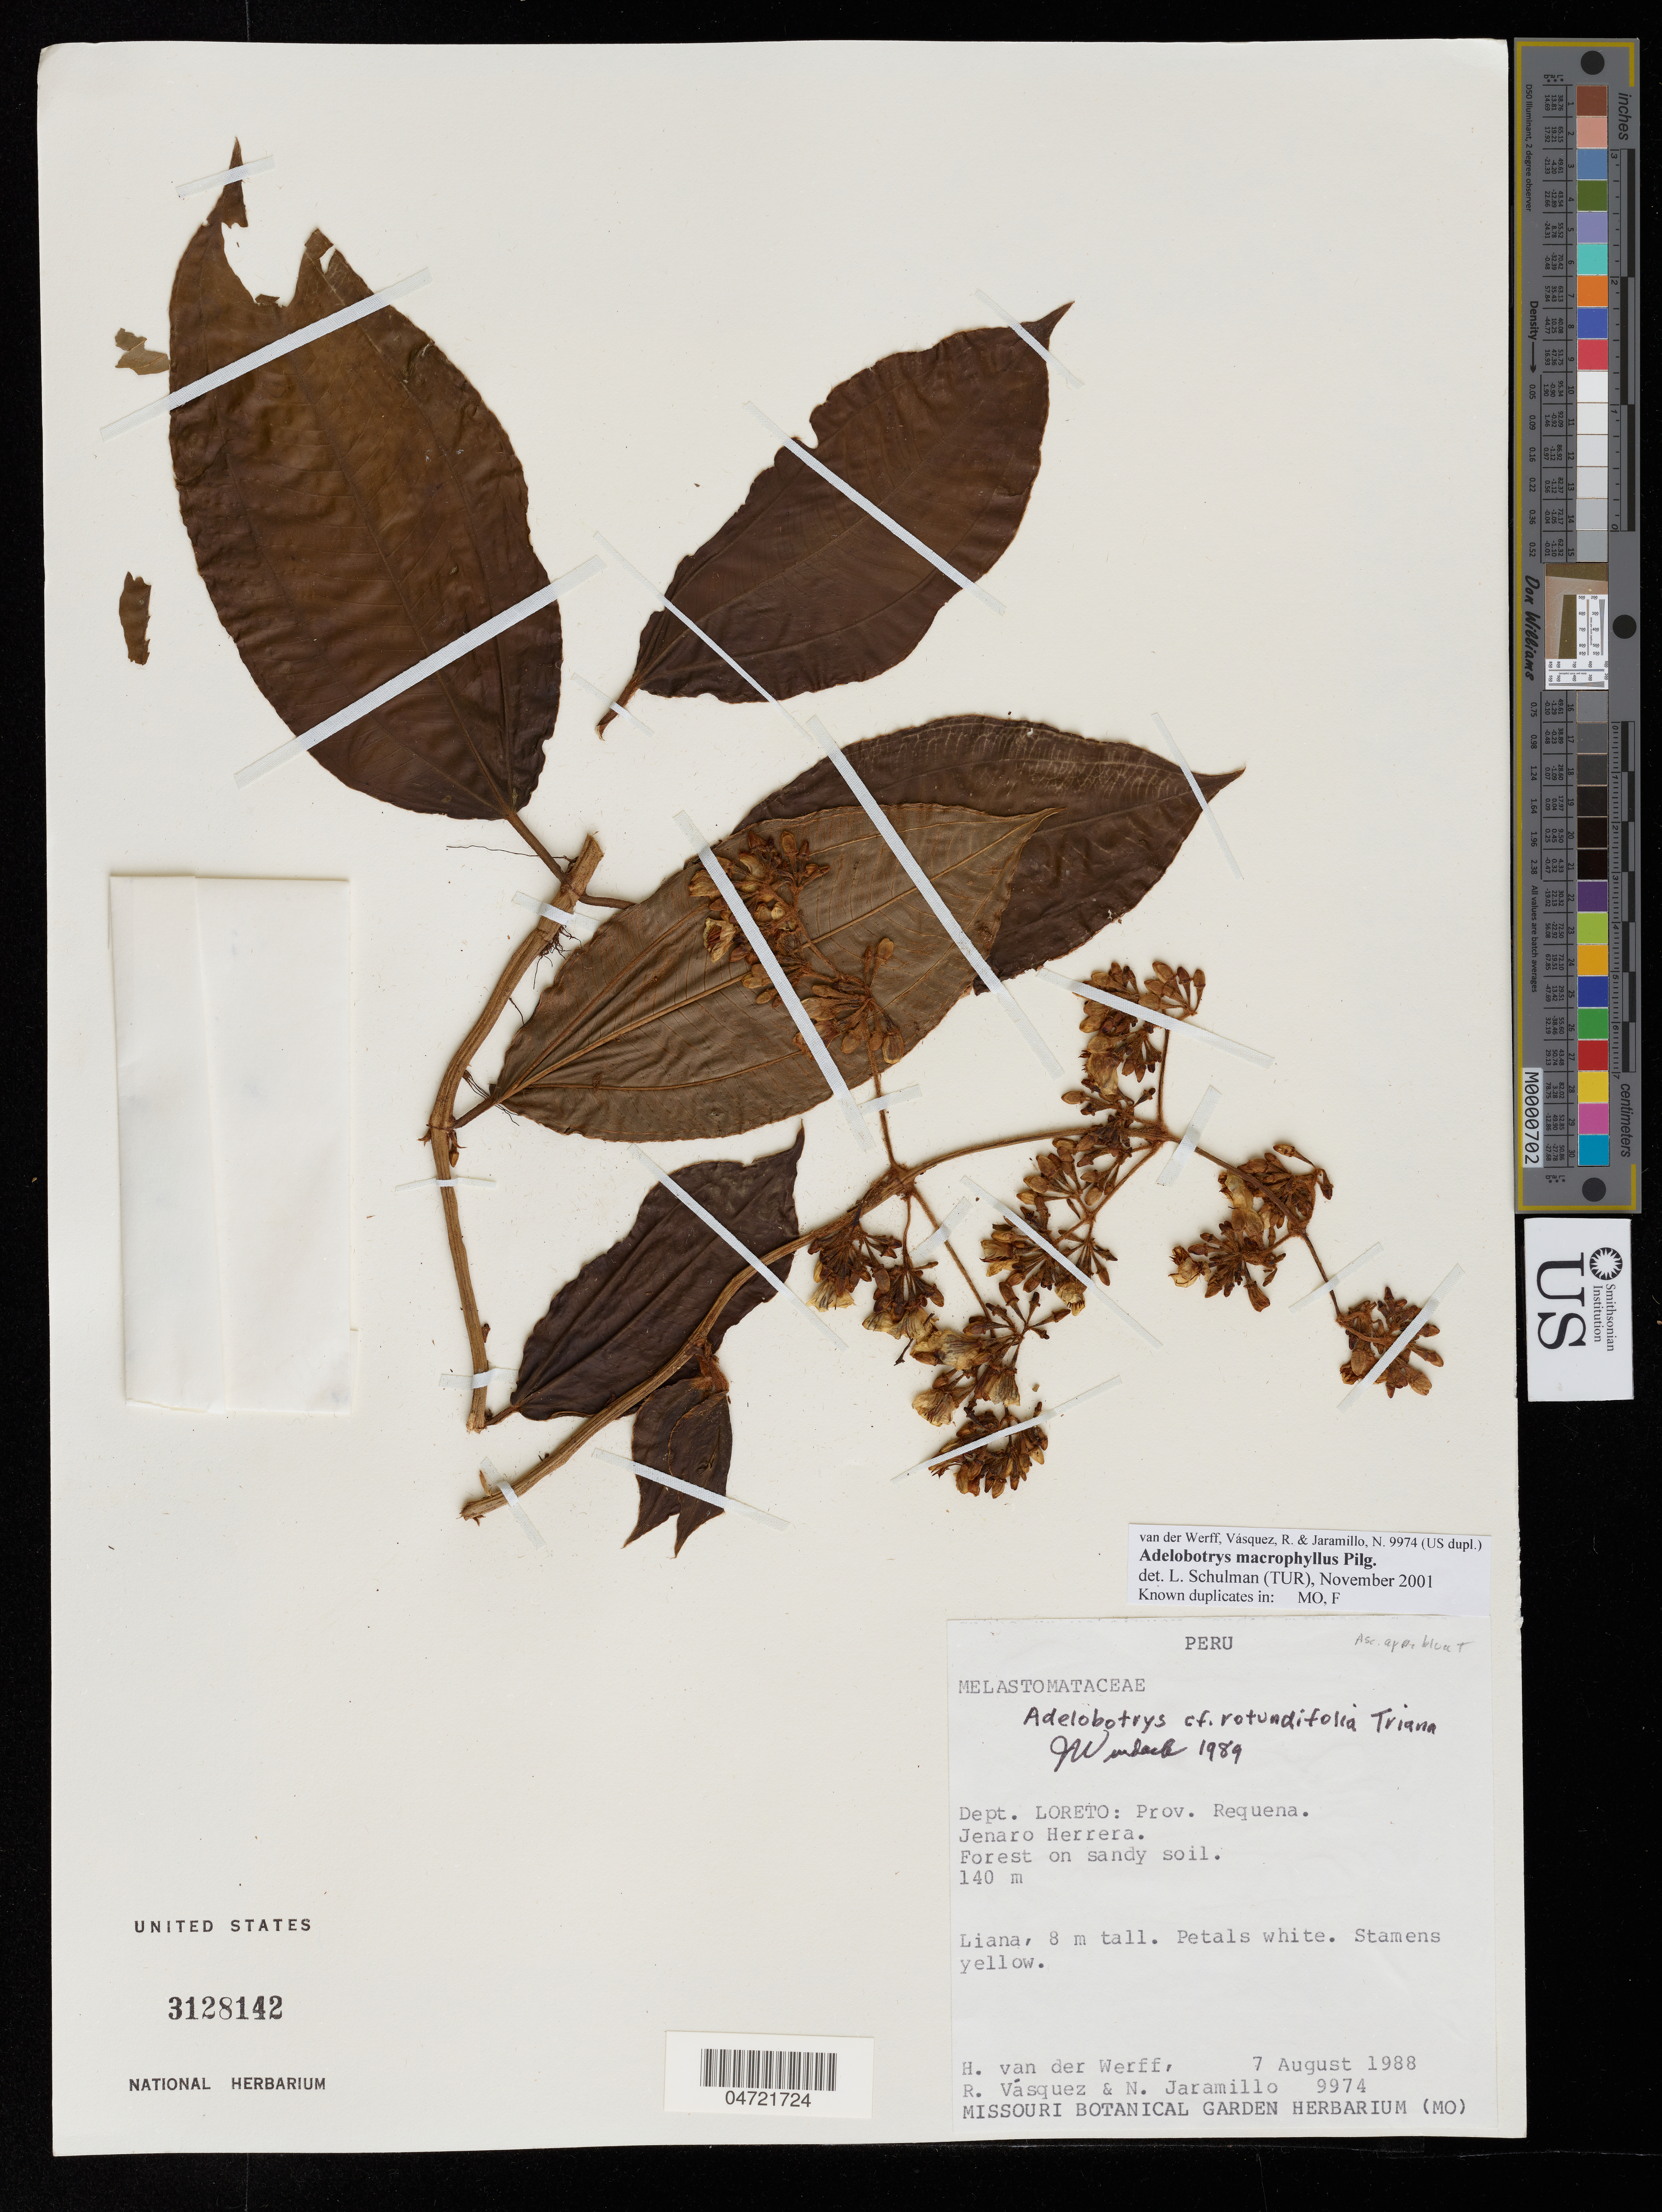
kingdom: Plantae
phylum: Tracheophyta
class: Magnoliopsida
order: Myrtales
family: Melastomataceae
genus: Adelobotrys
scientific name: Adelobotrys macrophyllus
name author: Pilg.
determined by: Schulman, Leif, (TUR), University of Turku (FINLAND)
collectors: H. van der Werff, R. Vásquez & N. Jaramillo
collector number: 9974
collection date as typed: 07 Aug 1988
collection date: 1988-08-07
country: Peru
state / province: Loreto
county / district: Requena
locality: Jenaro Herrera.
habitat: Forest on sandy soil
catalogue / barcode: US 3128142